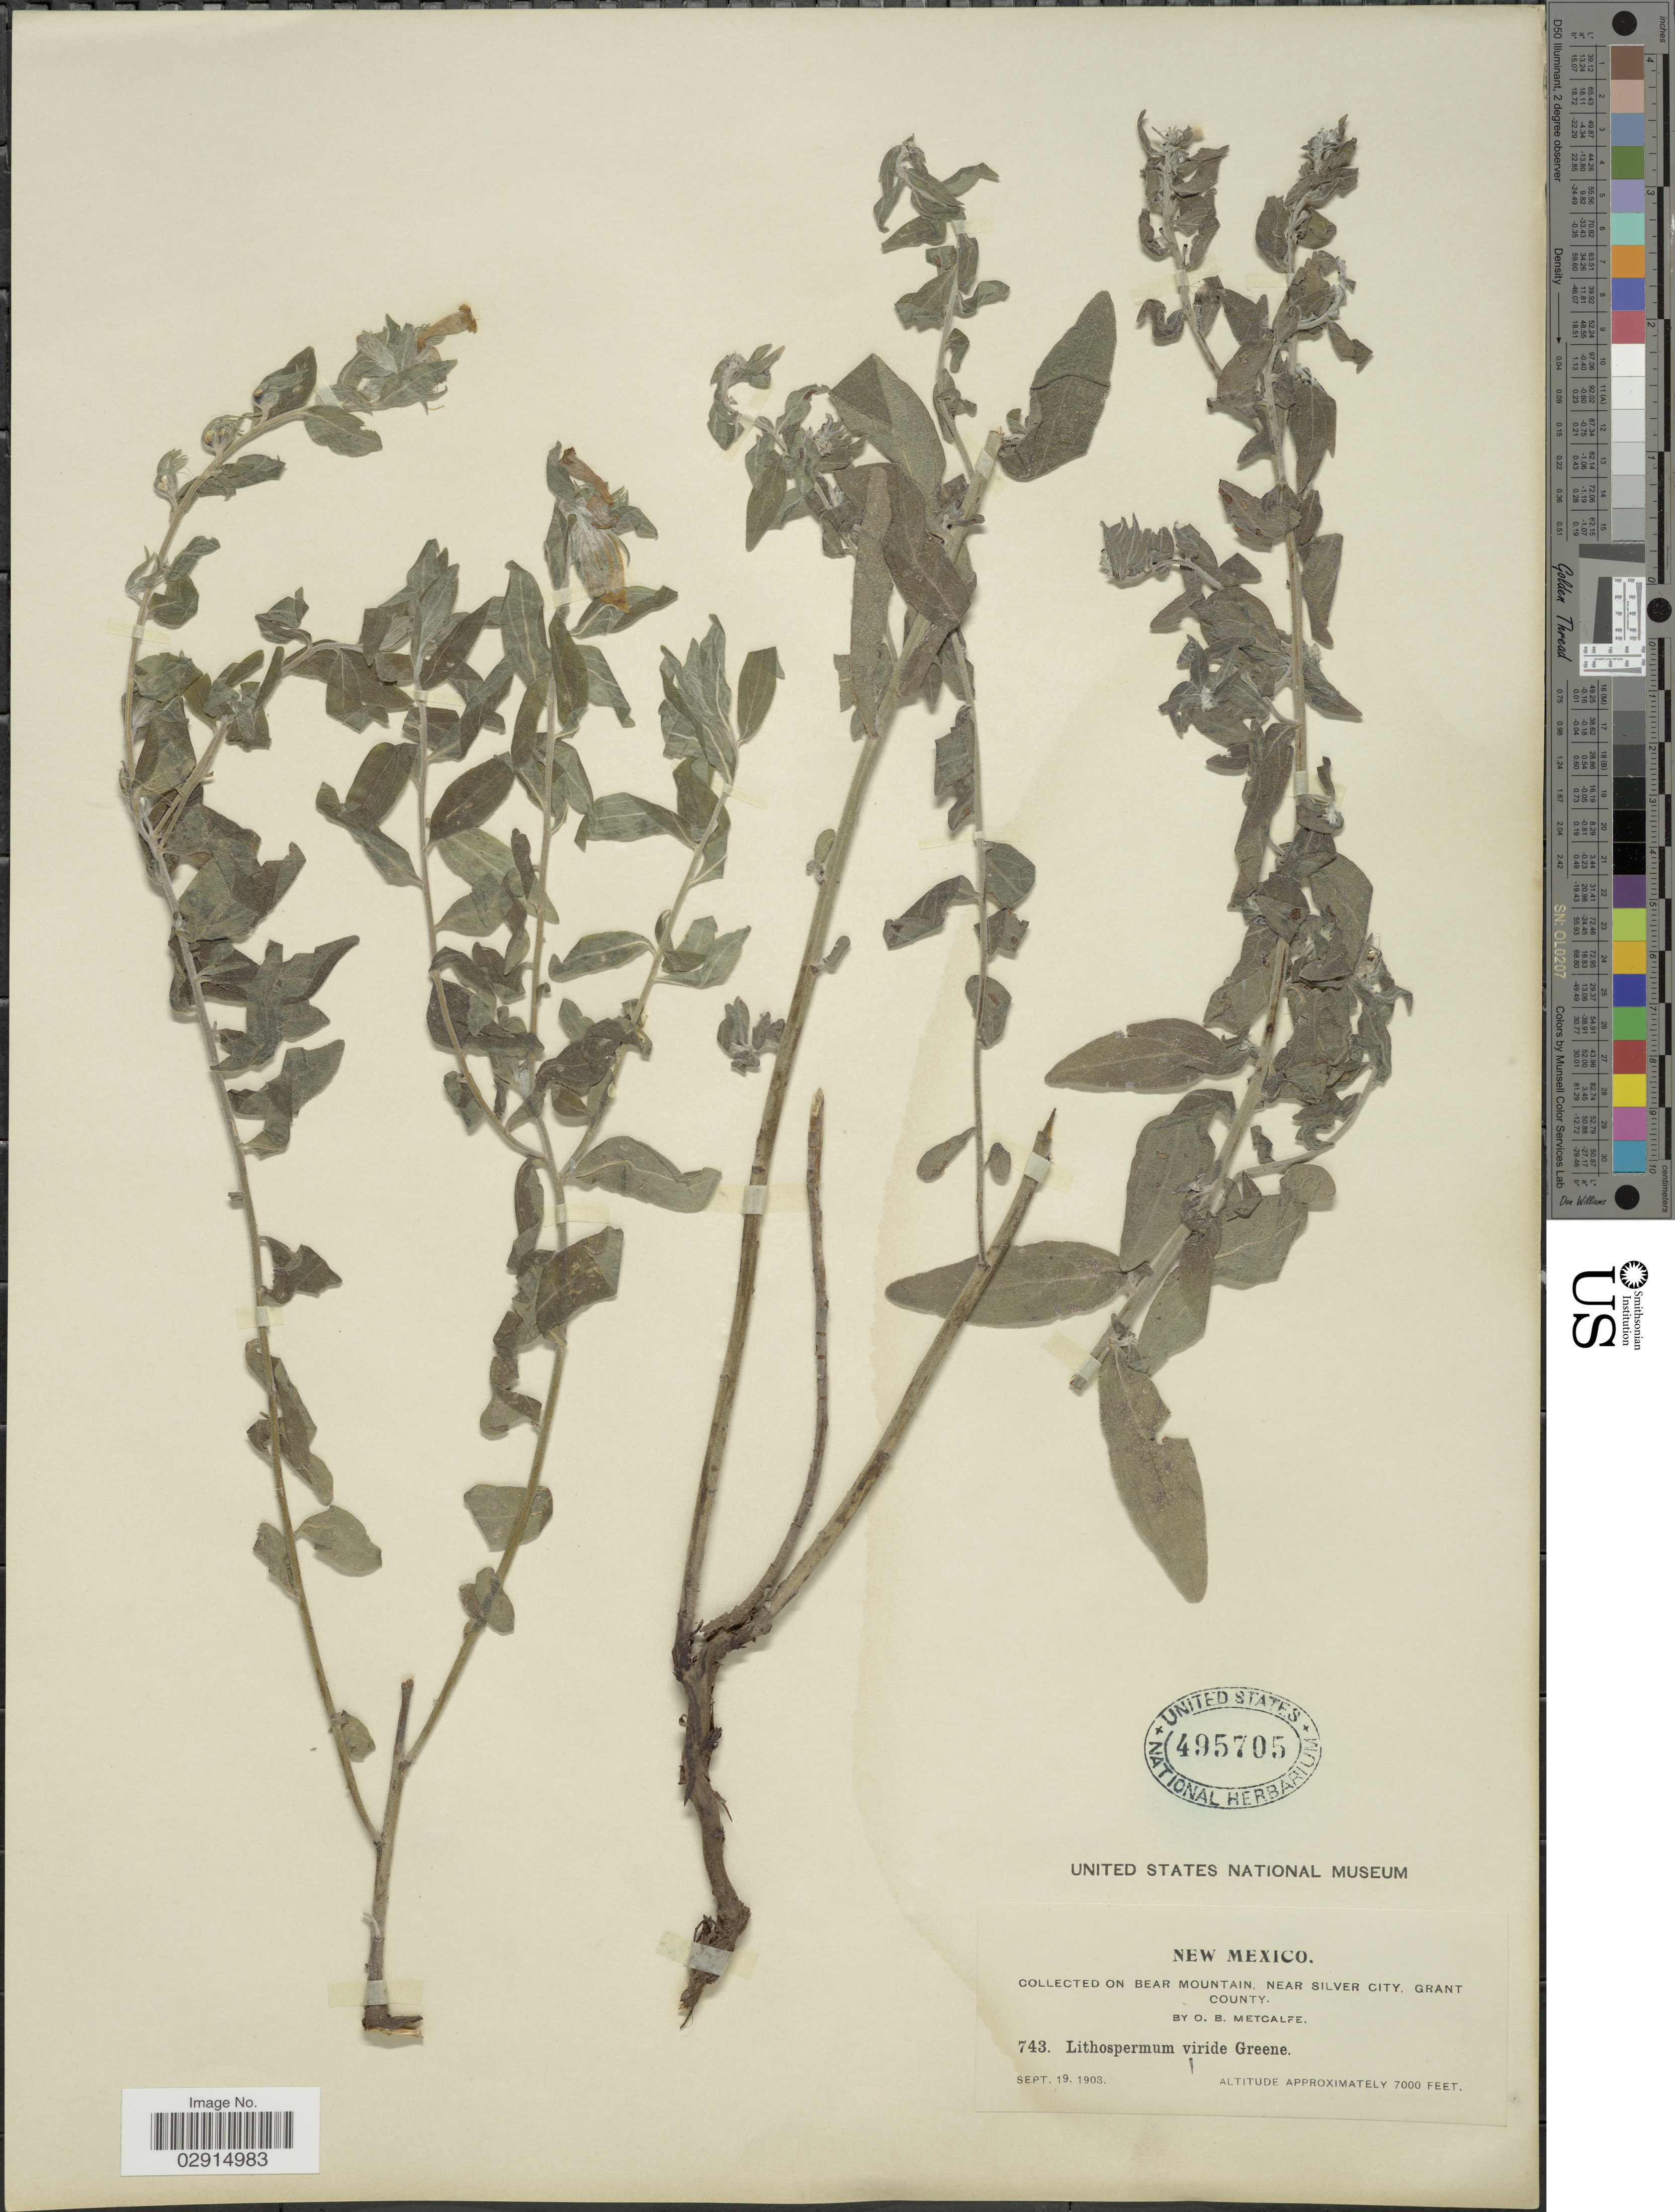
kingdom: Plantae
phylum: Tracheophyta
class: Magnoliopsida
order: Boraginales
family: Boraginaceae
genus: Lithospermum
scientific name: Lithospermum viride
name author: Greene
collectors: O. B. Metcalfe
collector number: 743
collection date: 1903-09-19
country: United States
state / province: New Mexico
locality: Bear Mountain, near Silver City, Grant County. New Mexico.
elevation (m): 2134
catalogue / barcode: US 495705